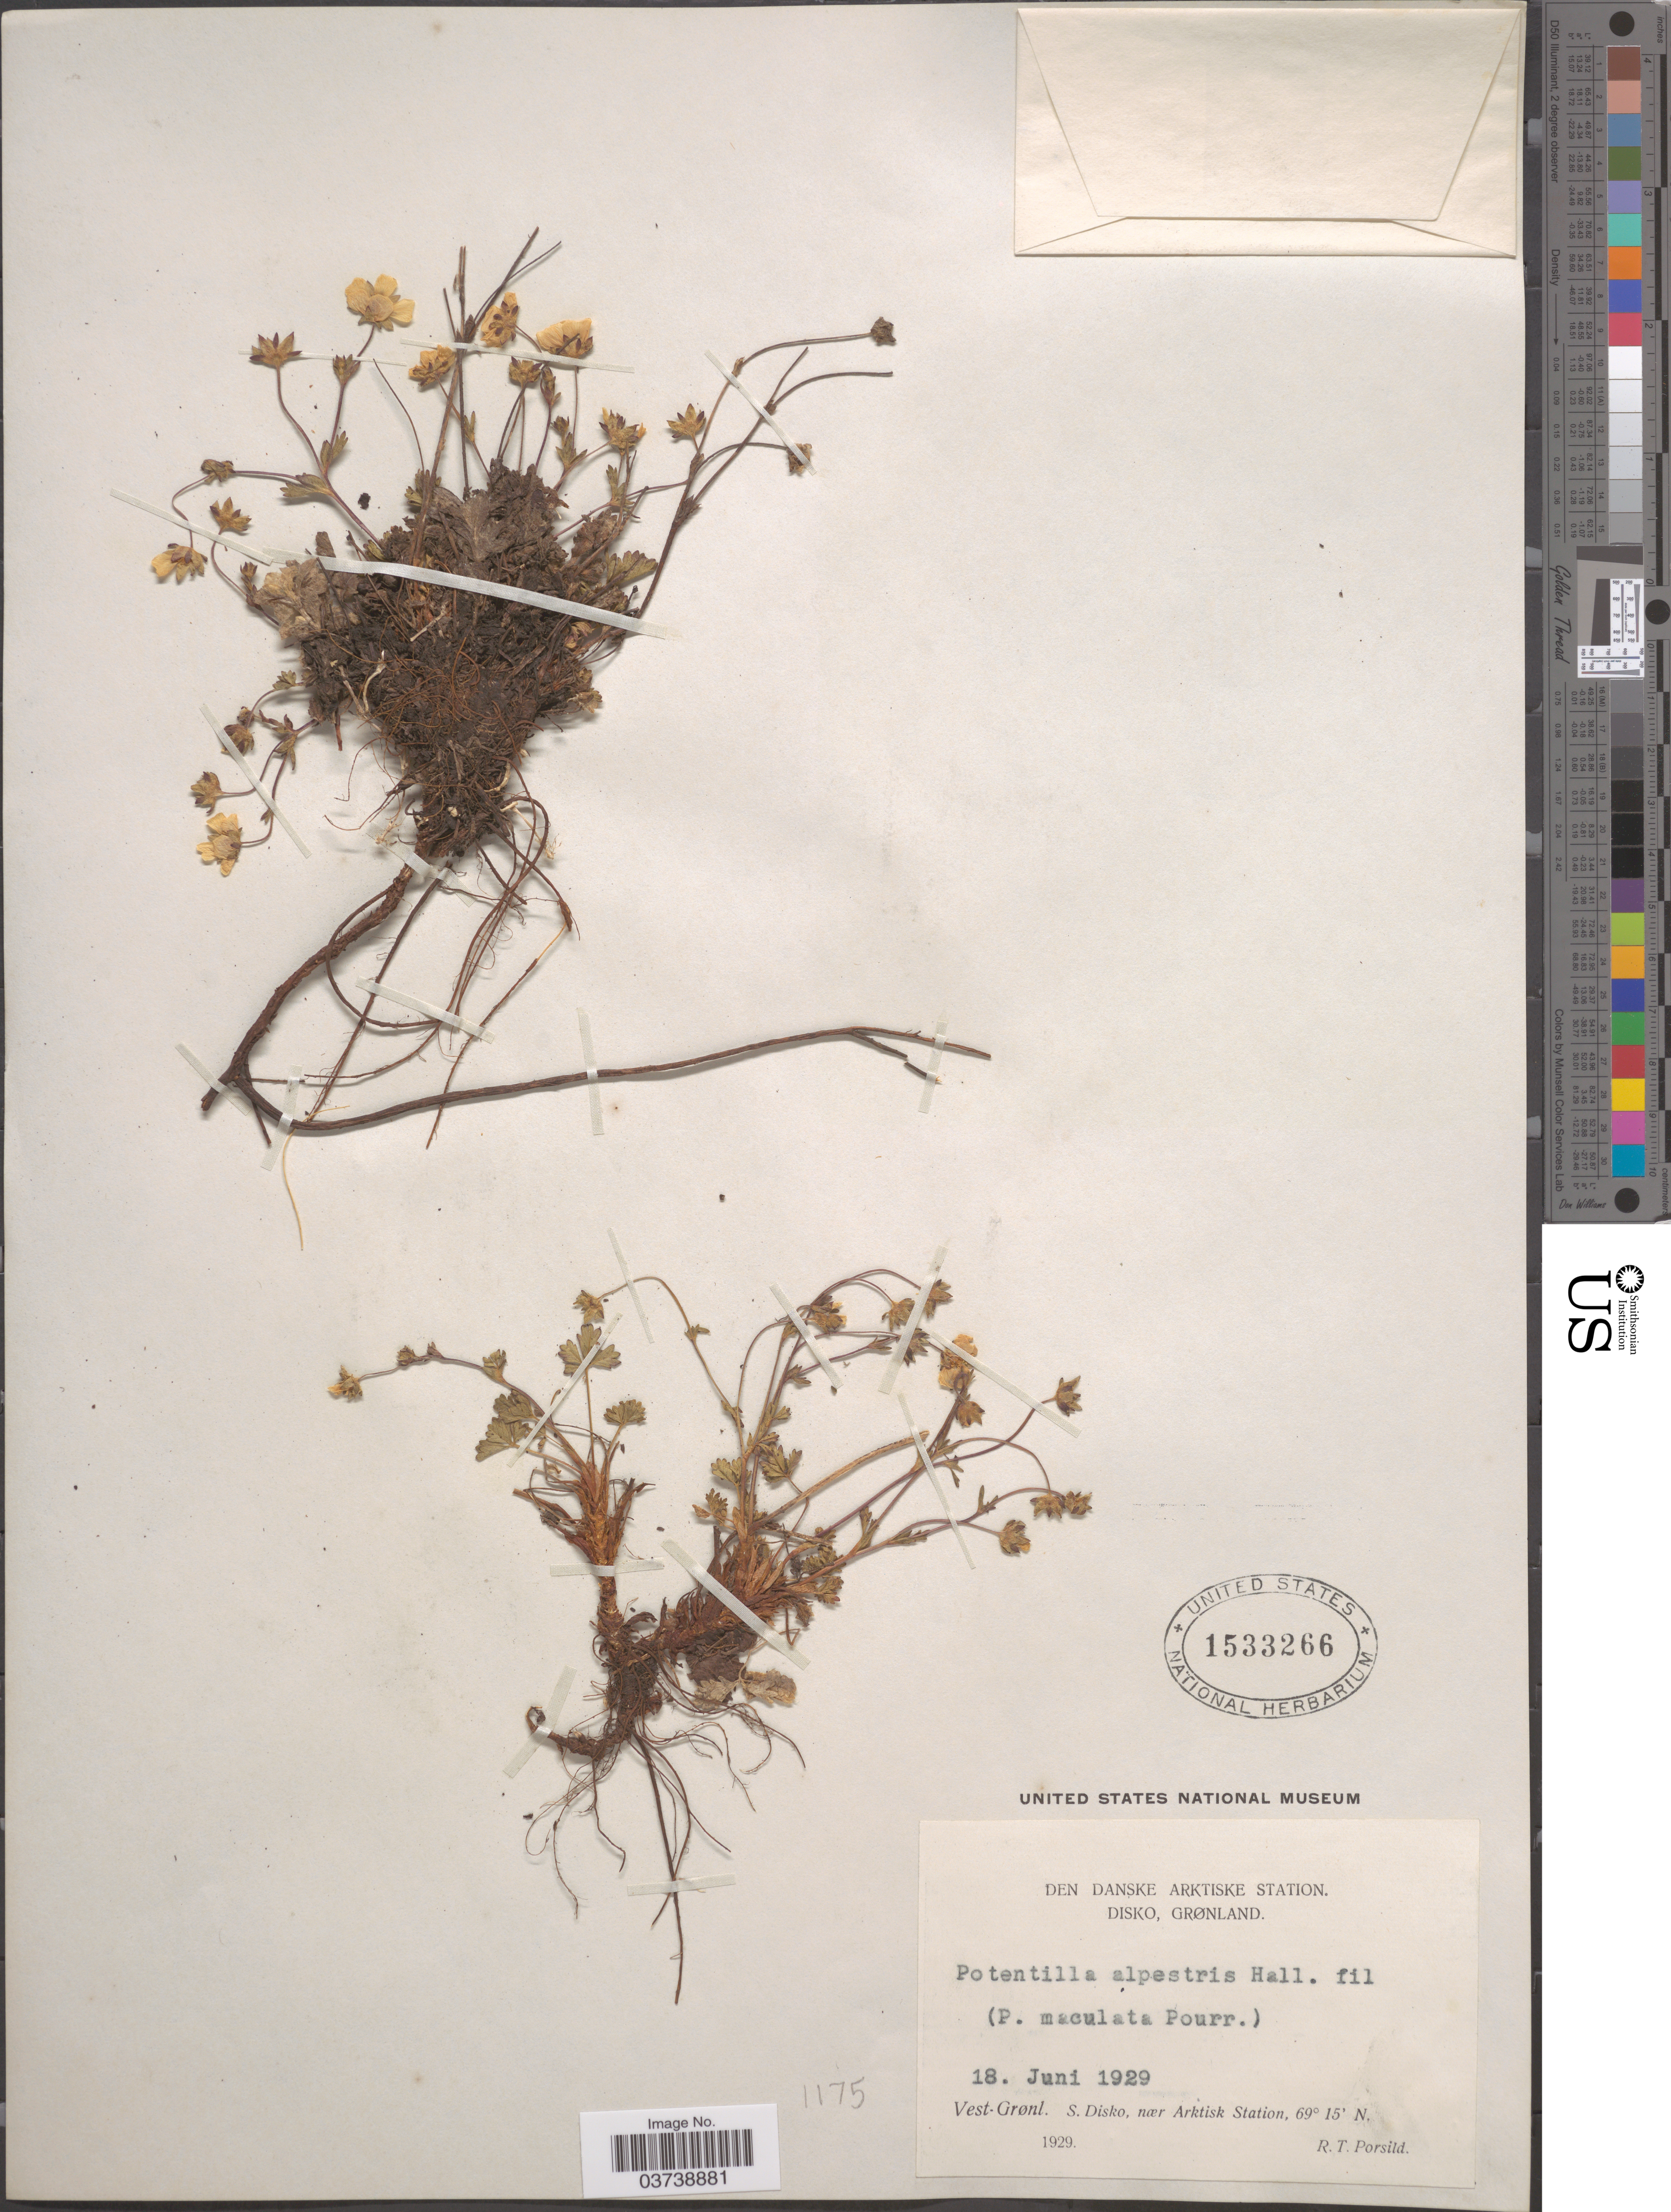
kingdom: Plantae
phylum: Tracheophyta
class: Magnoliopsida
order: Rosales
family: Rosaceae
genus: Potentilla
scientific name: Potentilla crantzii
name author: (Crantz) Beck ex Fritsch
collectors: R. T. Porsild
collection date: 1929-06-18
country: Greenland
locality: Den Danske Arktiske Station. Disko, Grønland. Vest-Grønl. S. Disko, nær Arktisk Station.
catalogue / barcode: US 1533266